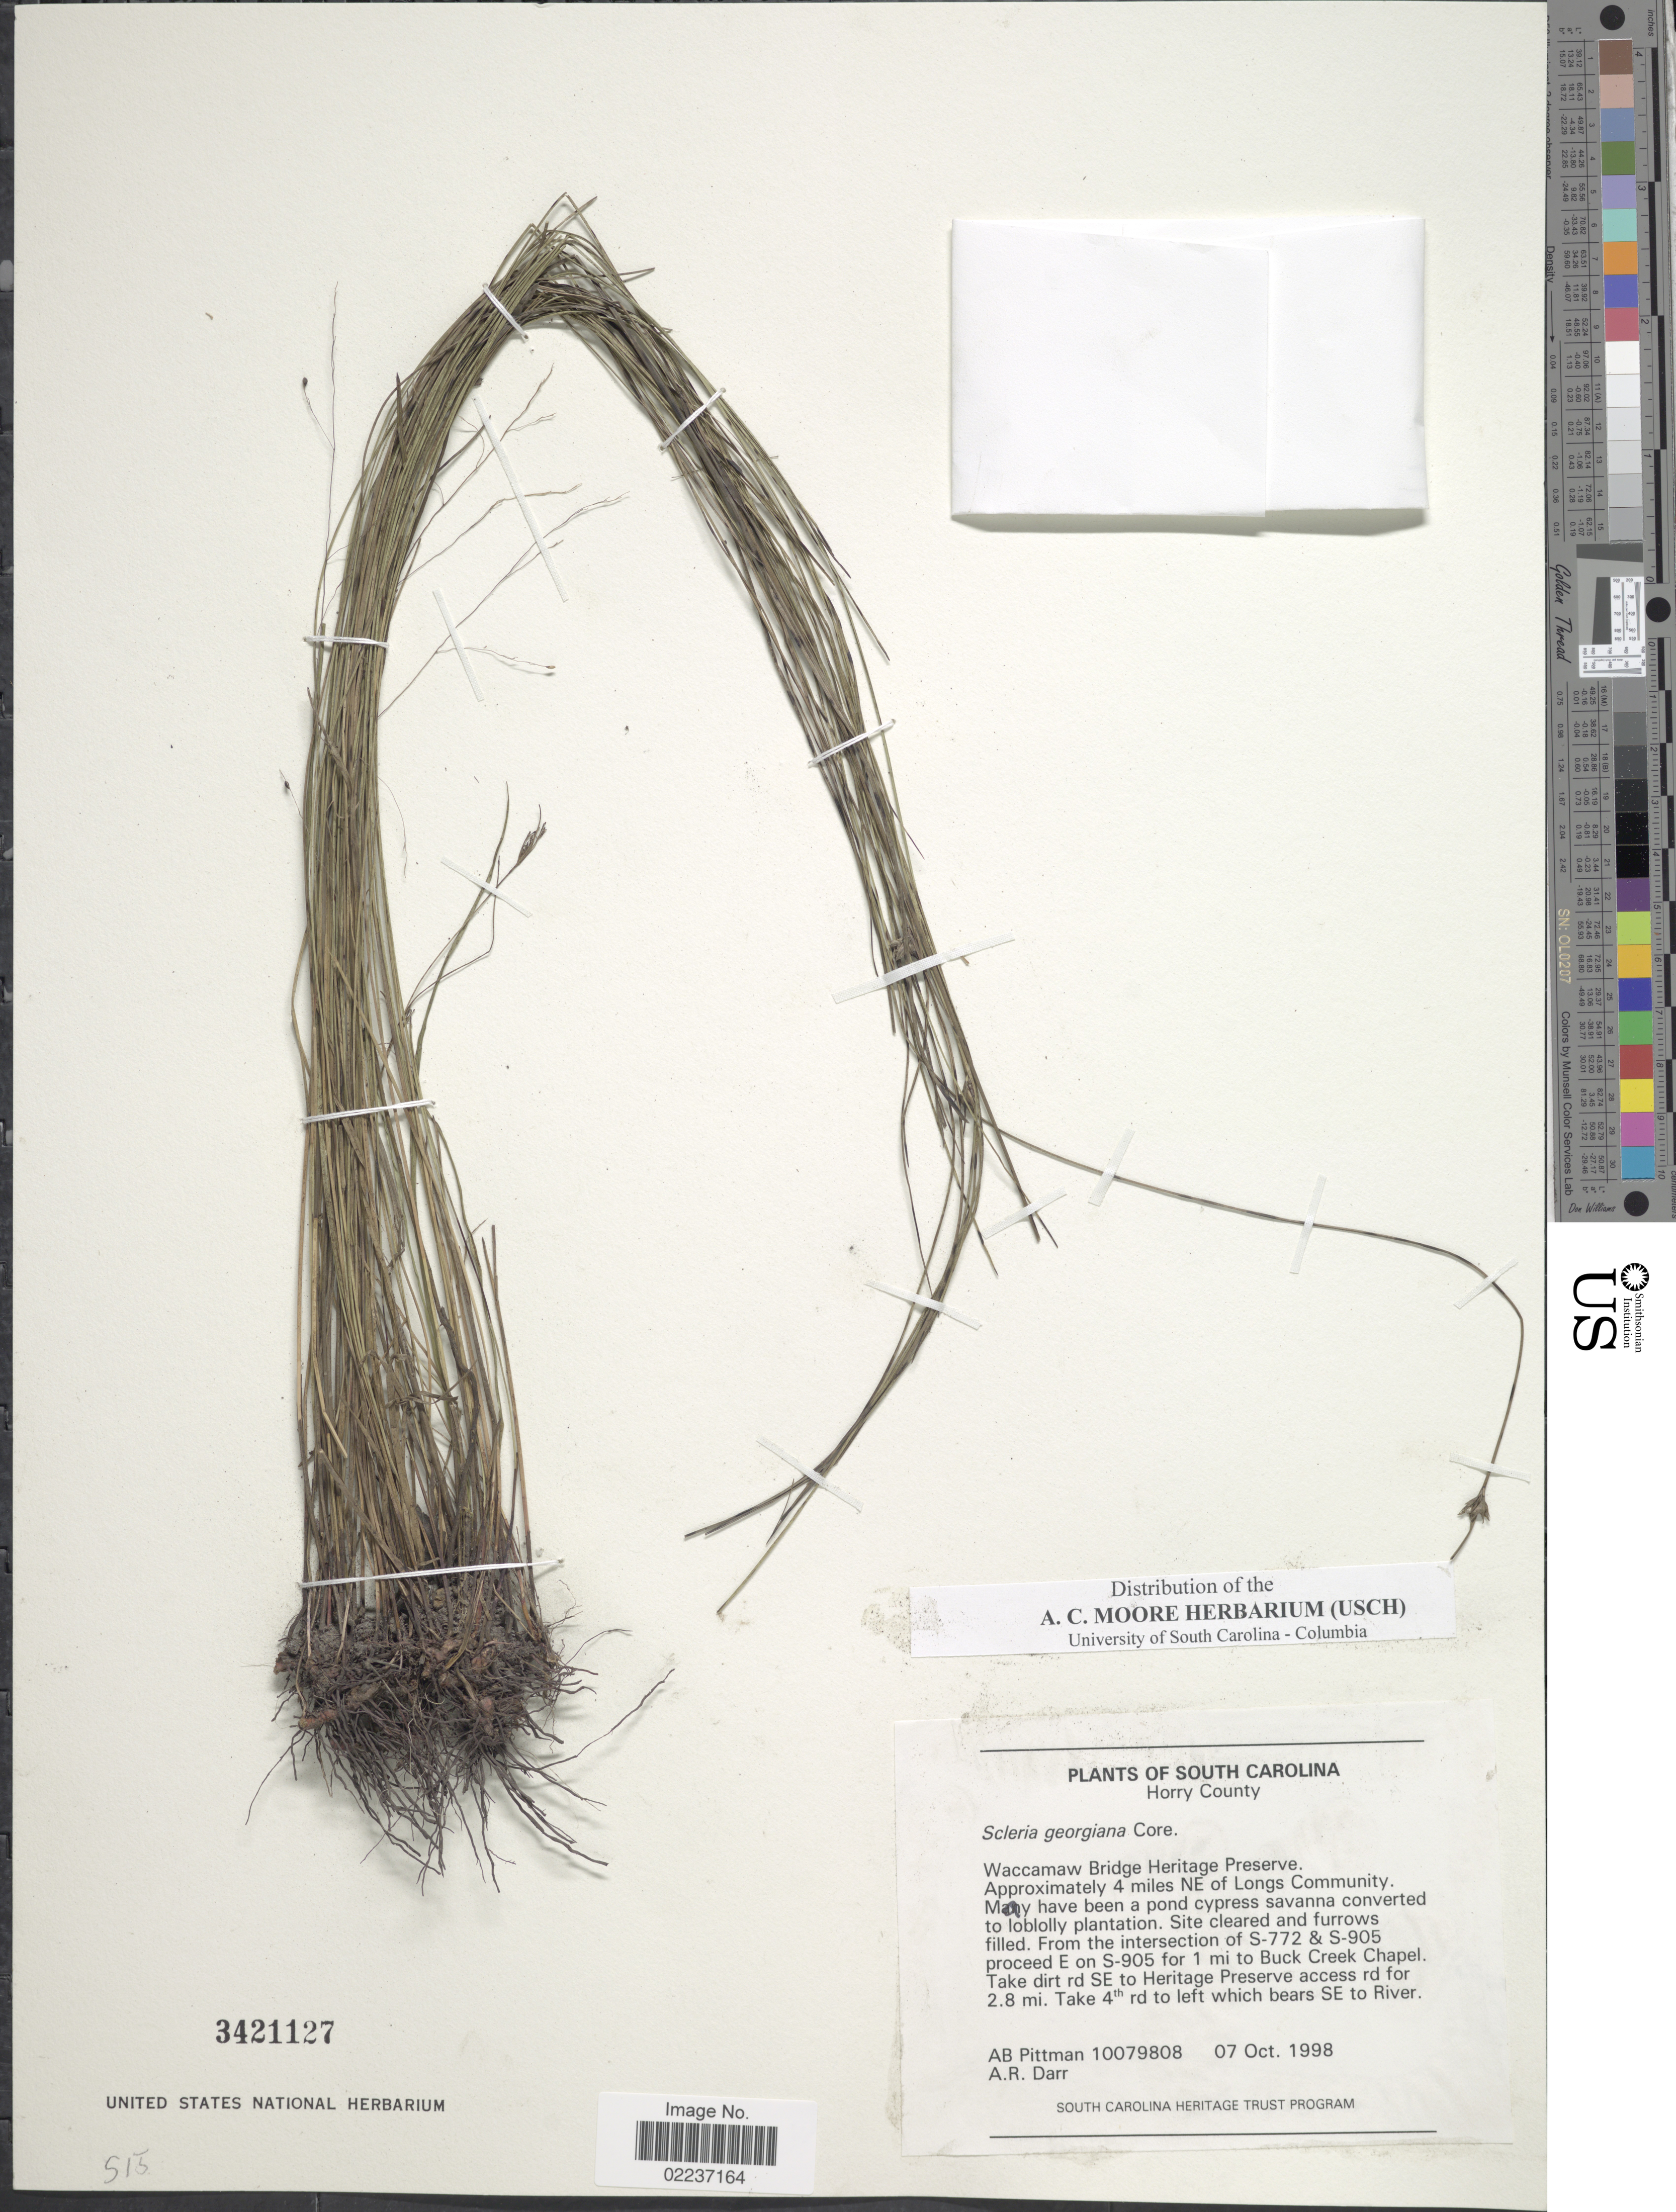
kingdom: Plantae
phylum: Tracheophyta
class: Liliopsida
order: Poales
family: Cyperaceae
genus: Scleria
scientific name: Scleria georgiana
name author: Core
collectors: A. B. Pittman & A. Darr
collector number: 10079808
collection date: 1998-10-07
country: United States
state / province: South Carolina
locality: Horry County, Waccamaw Bridge Heritage Preserve, approximately 4 miles NE of Longs Community, may have been a pond cypress savanna converted to loblolly plantation, site cleared and furrows filled, from the intersection of S-772 & S-905 proceed E on S-905 from 1 mi to Buck Creek Chapel, take dirt rd SE of Heritage Preserve access rd for 2.8 mi., take 4th rd to left which bears SE to river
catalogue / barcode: US 3421127